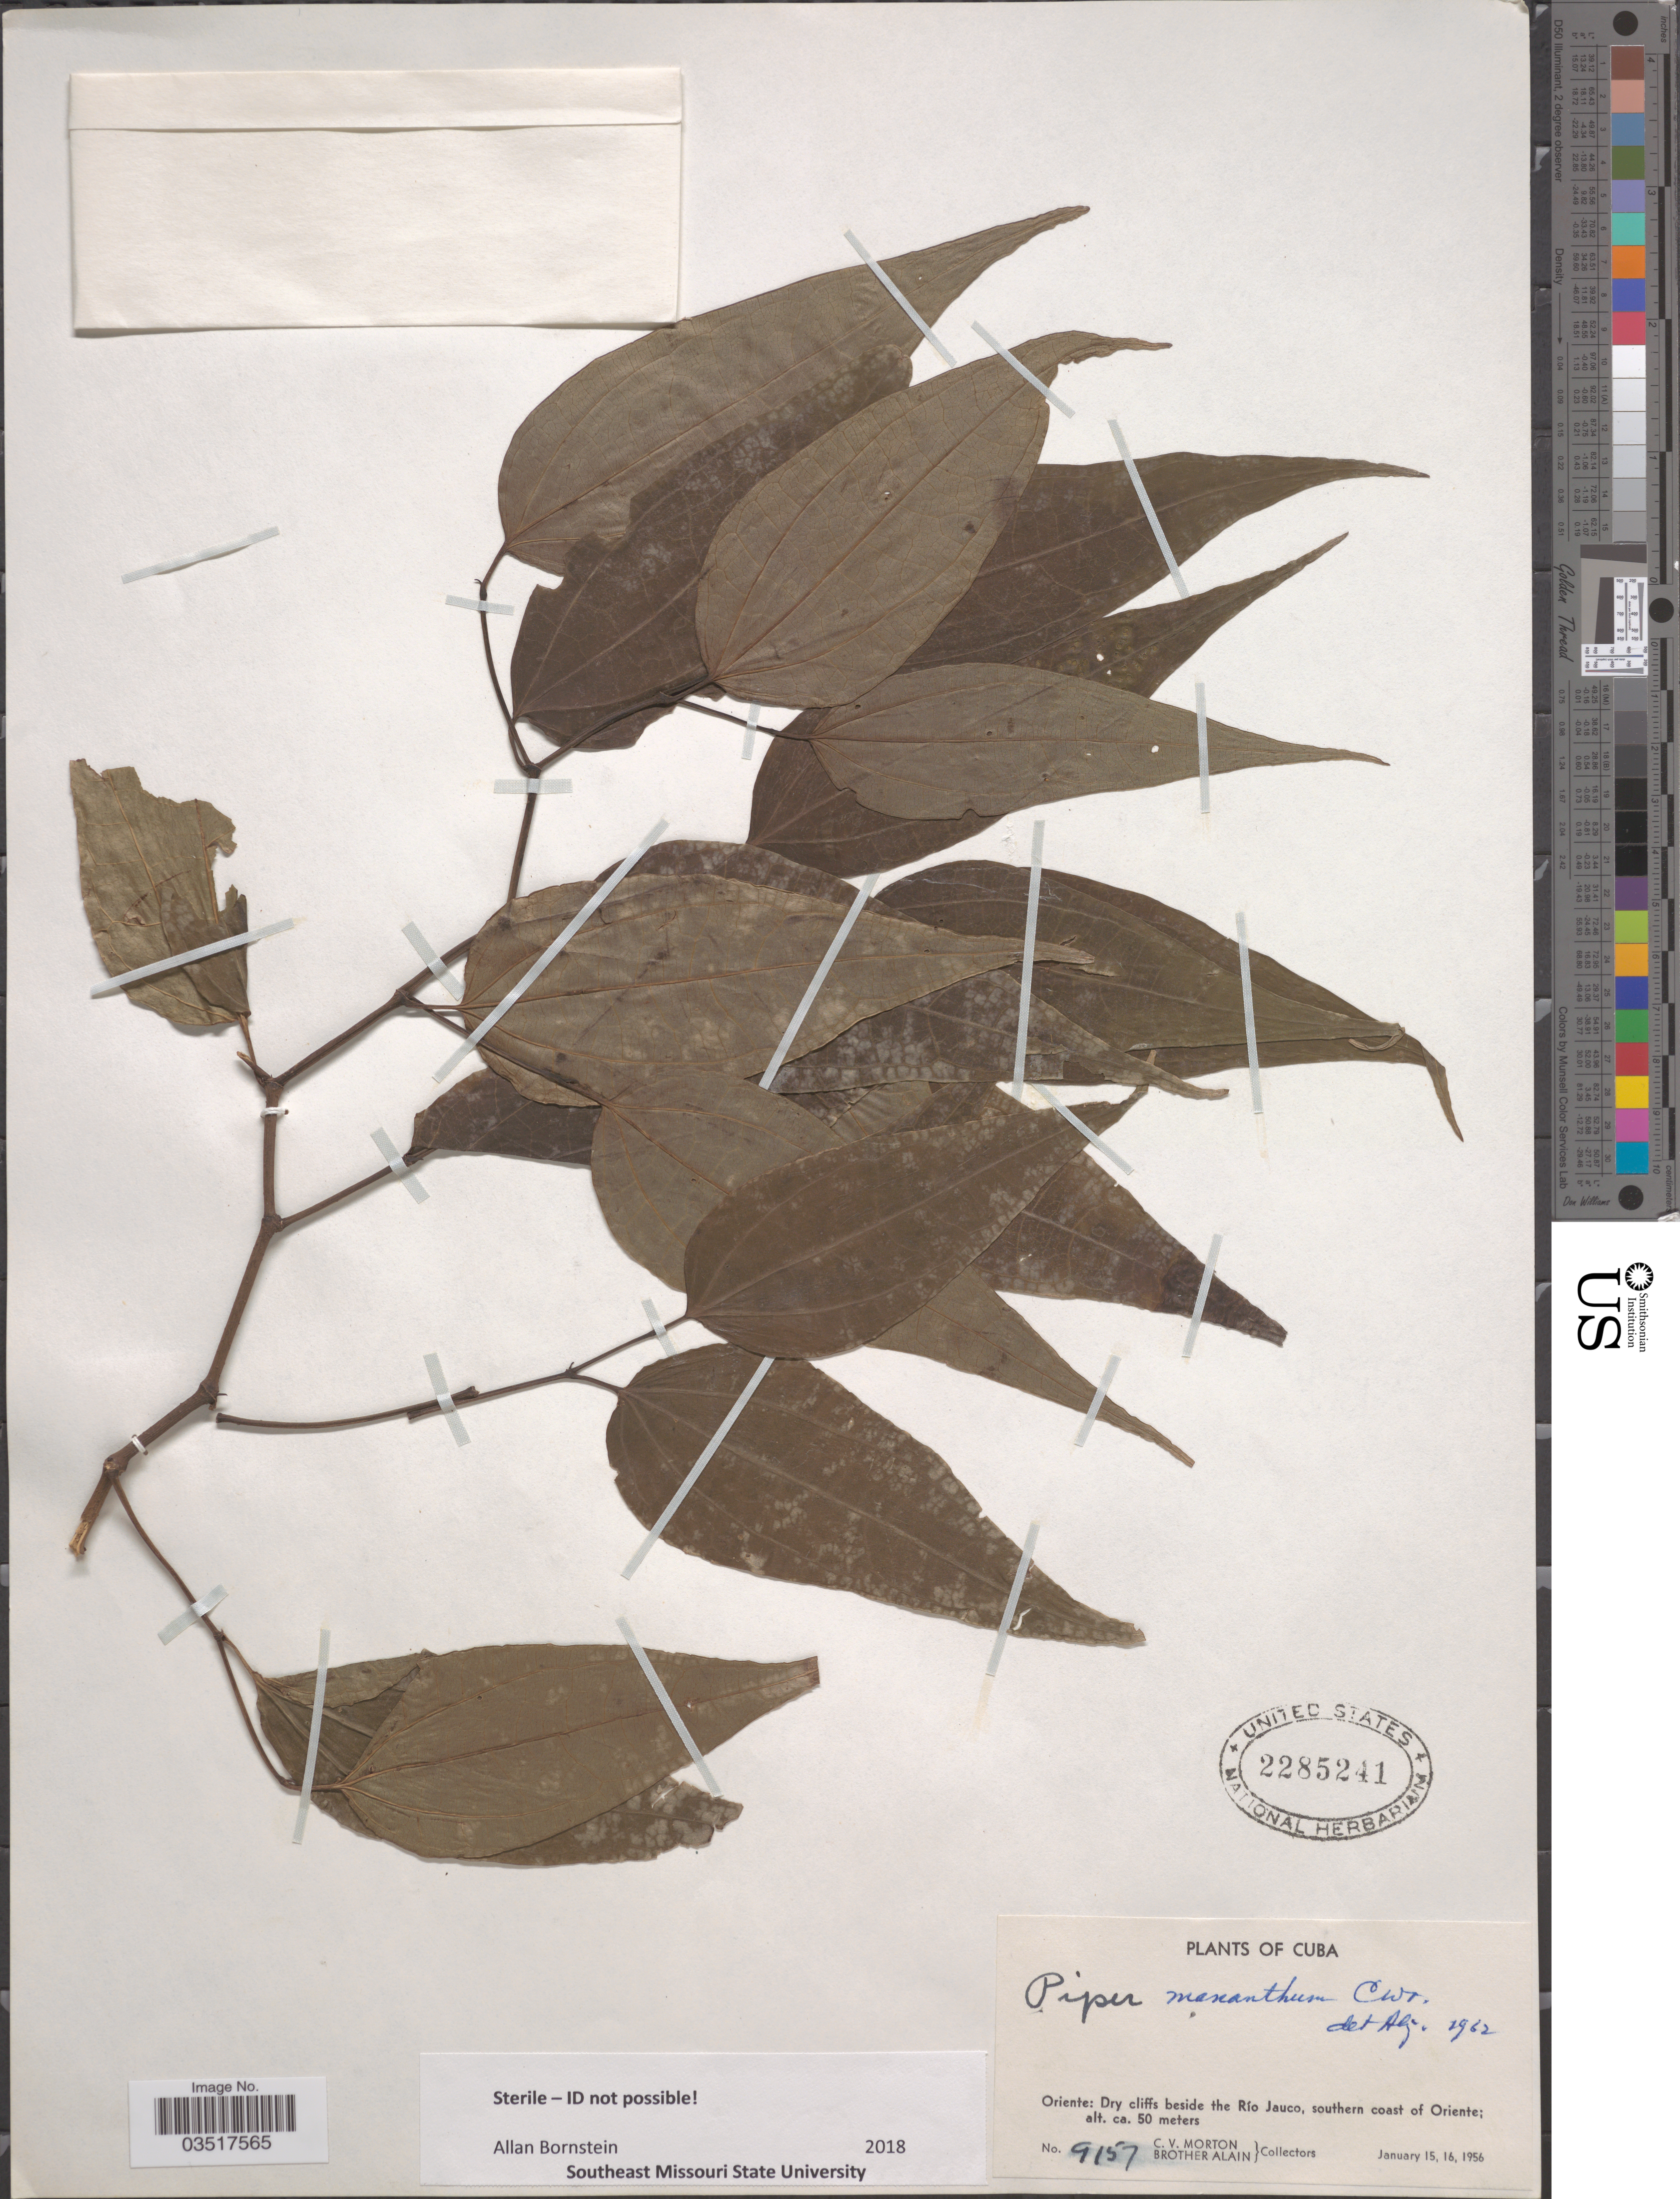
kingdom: Plantae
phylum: Tracheophyta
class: Magnoliopsida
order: Piperales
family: Piperaceae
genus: Piper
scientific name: Piper sp.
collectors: C. V. Morton & Alain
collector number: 9157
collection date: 1956-01-15/1956-01-16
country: Cuba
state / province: Oriente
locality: Dry cliffs beside the Río Jauco, southern coast of Oriente.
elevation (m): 50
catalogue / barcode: US 2285241